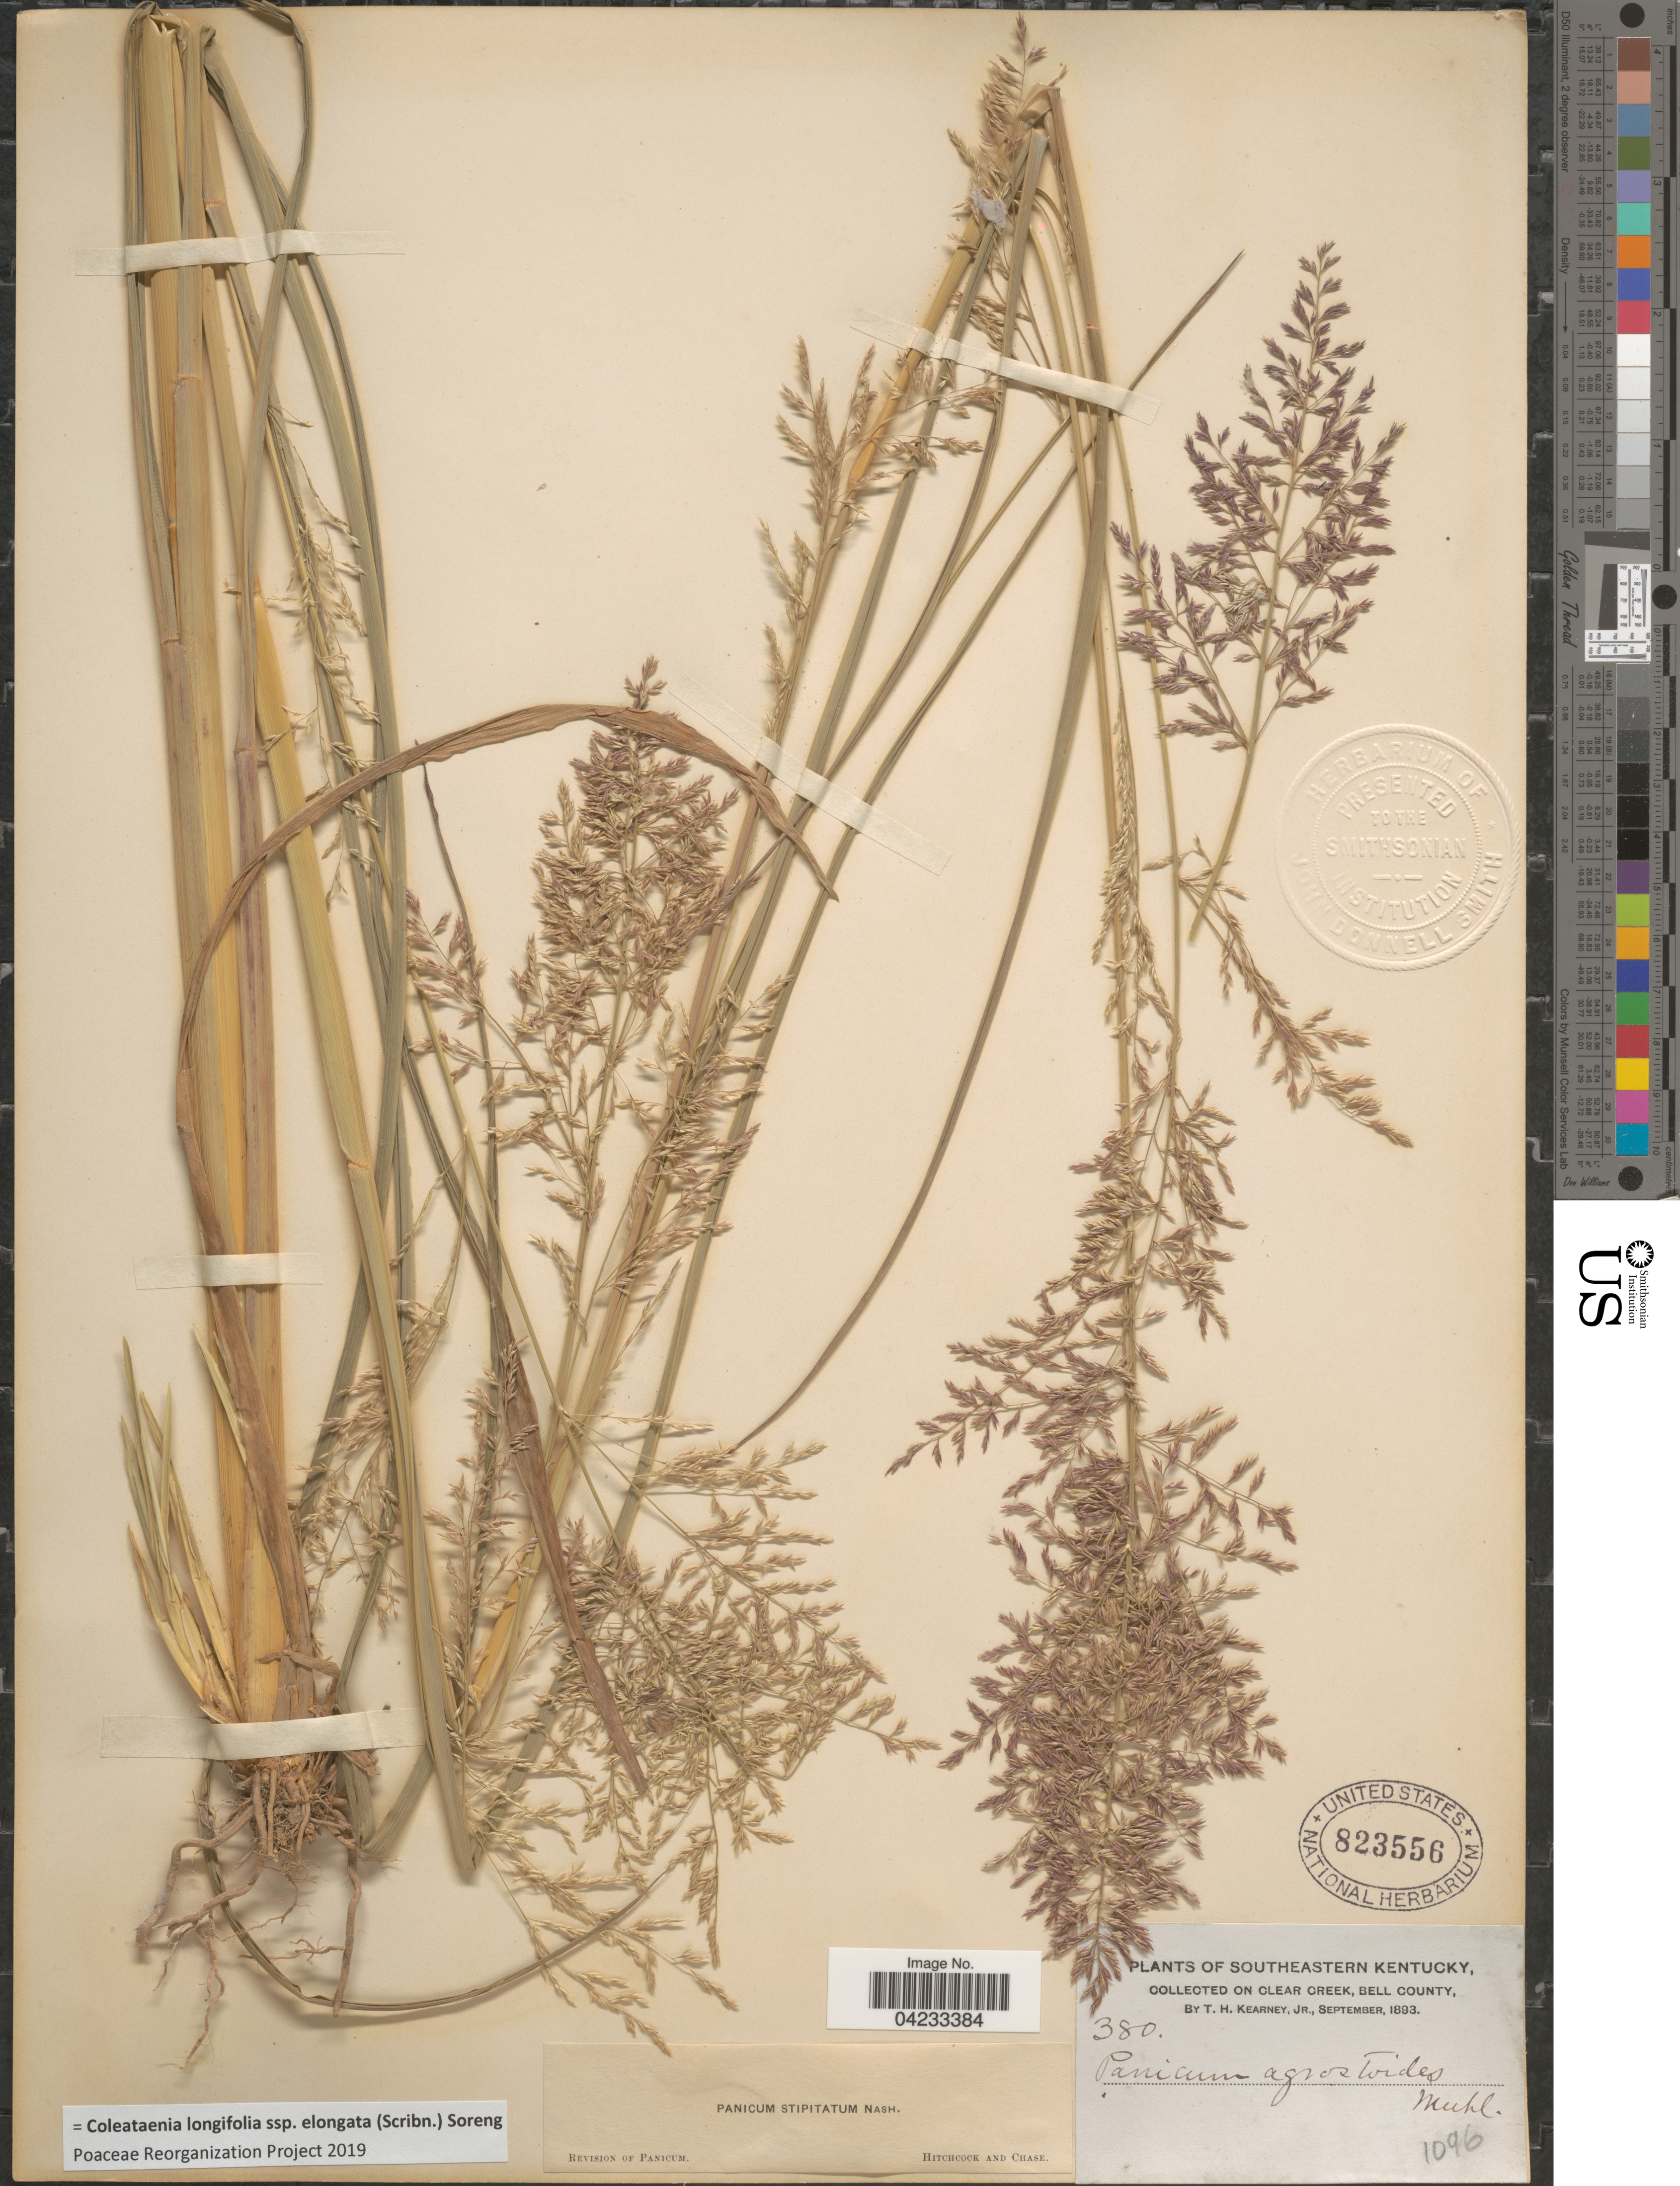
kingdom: Plantae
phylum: Tracheophyta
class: Liliopsida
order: Poales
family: Poaceae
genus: Coleataenia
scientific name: Coleataenia longifolia subsp. elongata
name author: (Scribn.) Soreng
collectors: T. H. Kearney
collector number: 380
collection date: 1893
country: United States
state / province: Kentucky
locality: Southeastern Kentucky. On Clear Creek, Bell County.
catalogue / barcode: US 823556